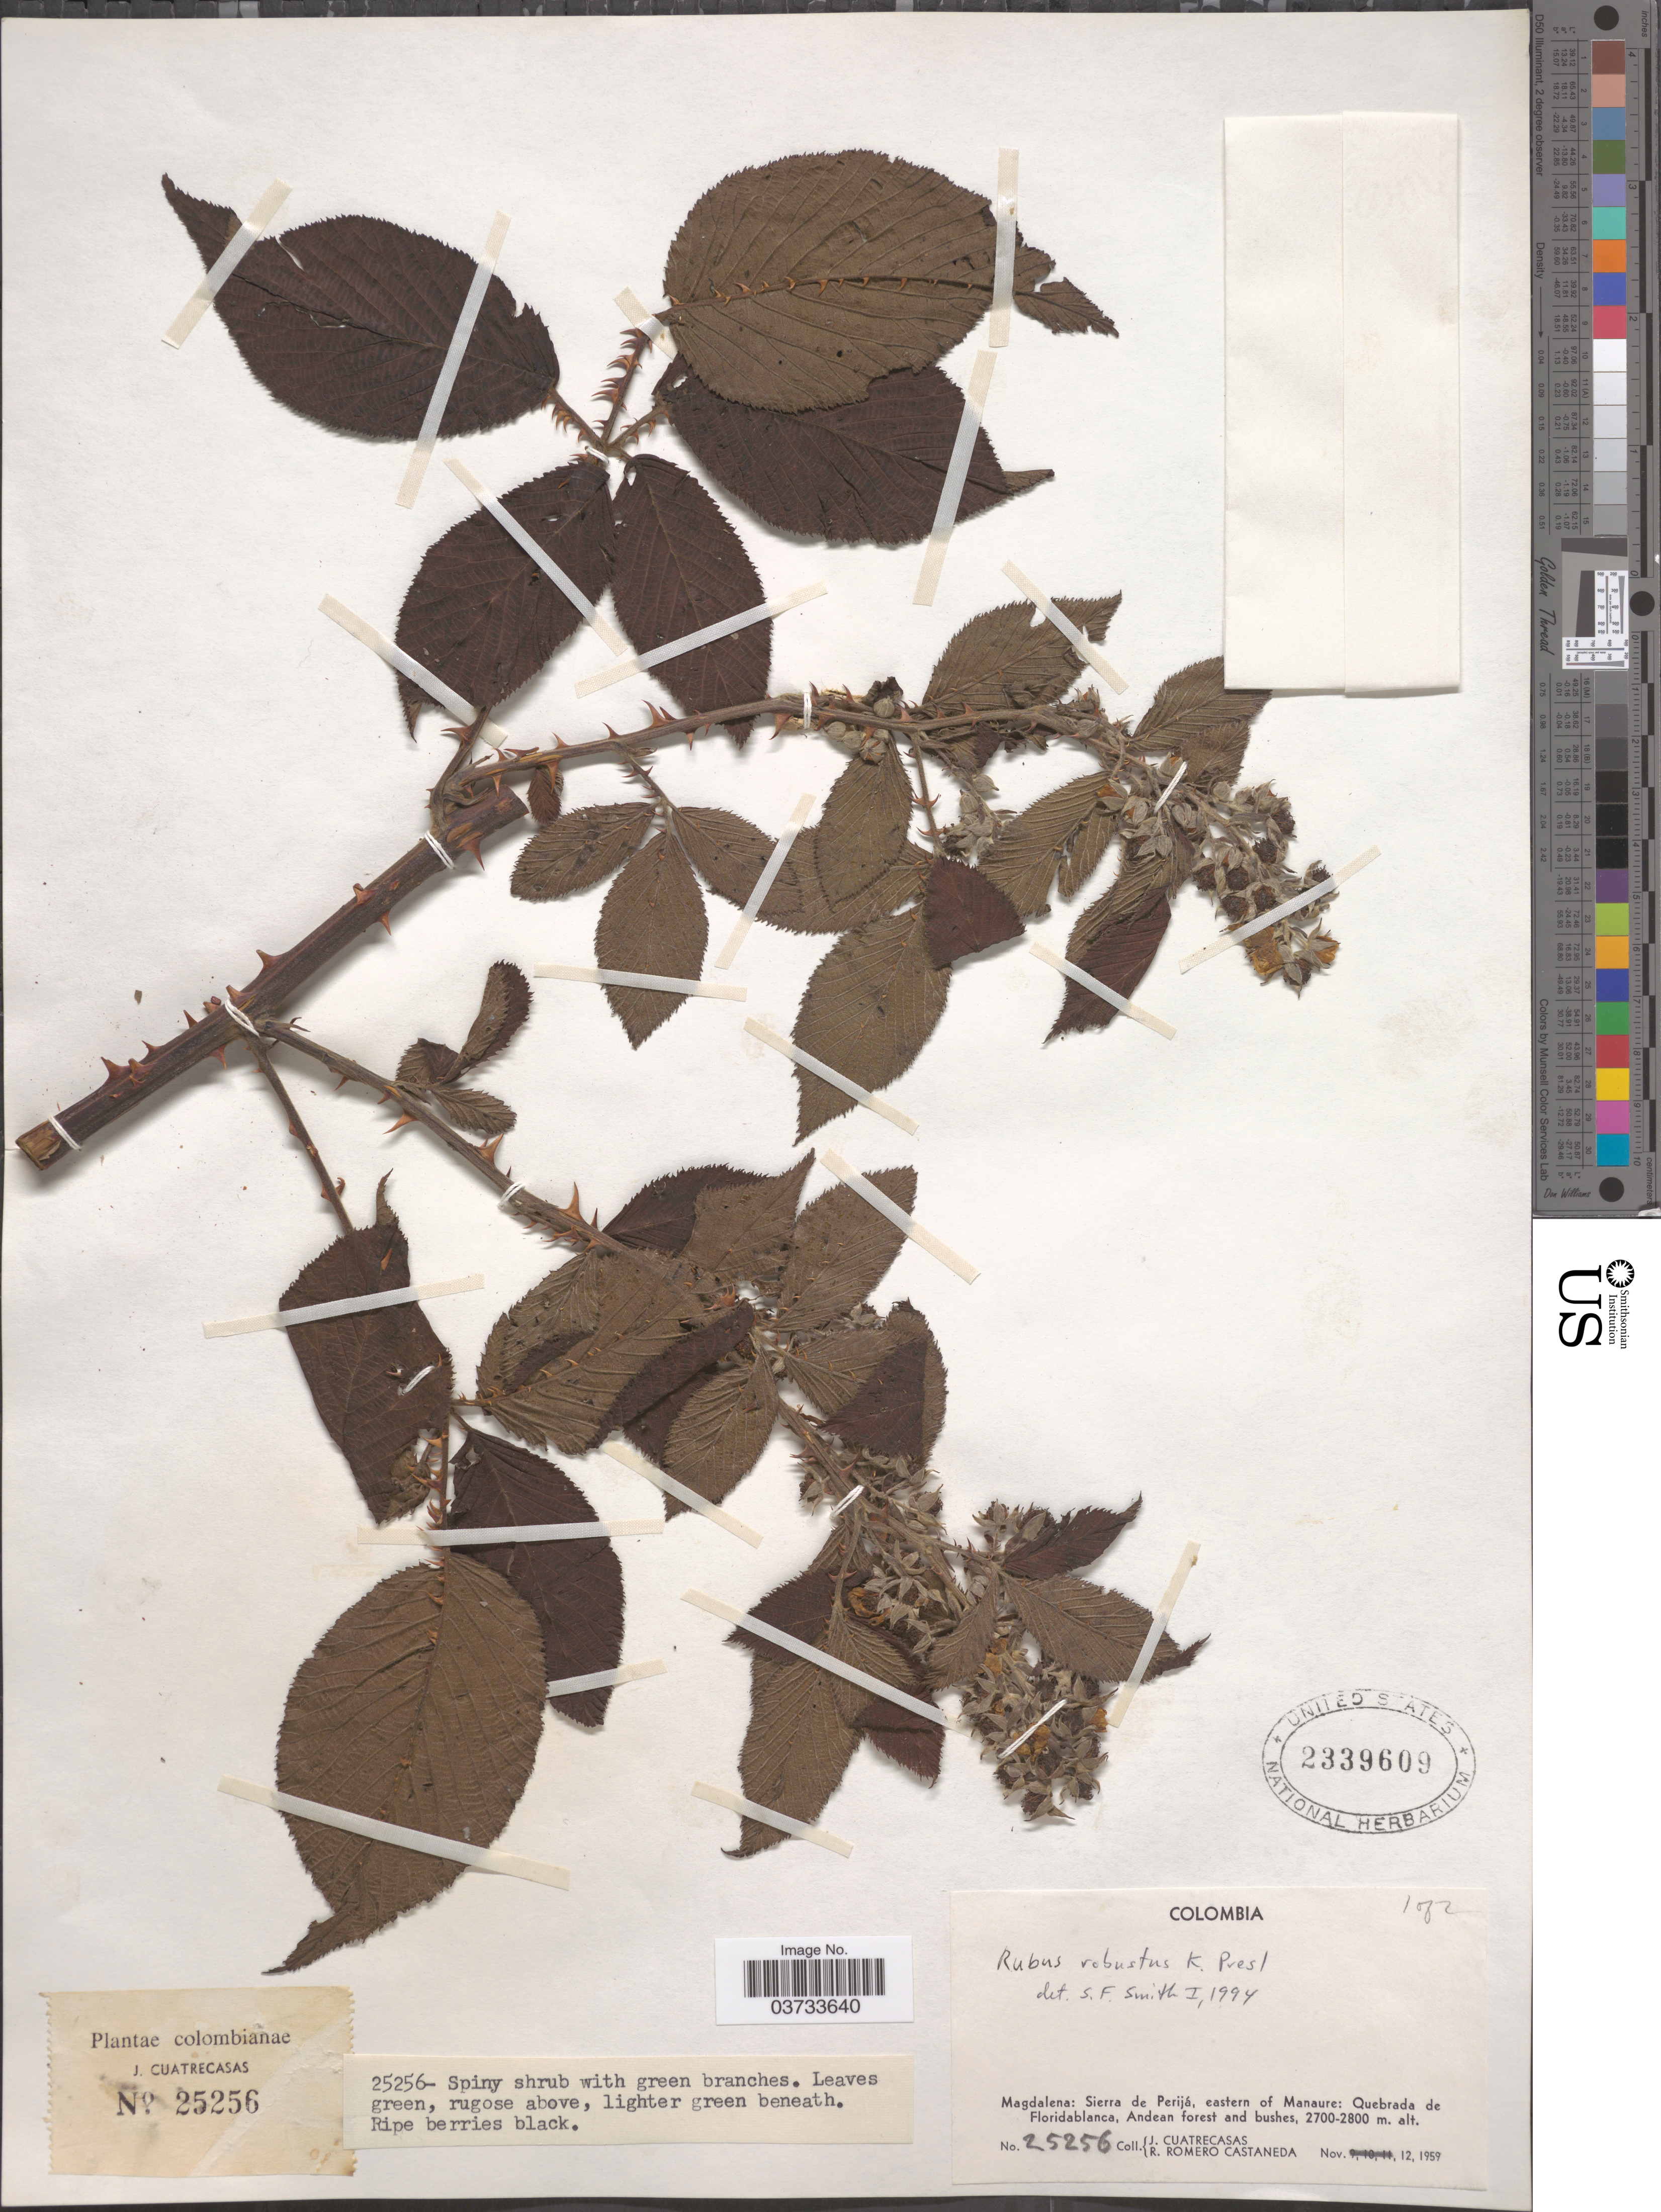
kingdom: Plantae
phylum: Tracheophyta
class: Magnoliopsida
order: Rosales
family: Rosaceae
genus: Rubus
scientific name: Rubus robustus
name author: C. Presl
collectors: J. Cuatrecasas & R. Romero Castañeda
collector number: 25256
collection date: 1959-11-12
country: Colombia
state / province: Magdalena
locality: Sierra de Perijá, eastern of Manaure: Quebrada de Floridablanca, Andean forest and bushes.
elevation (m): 2700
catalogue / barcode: US 2339609